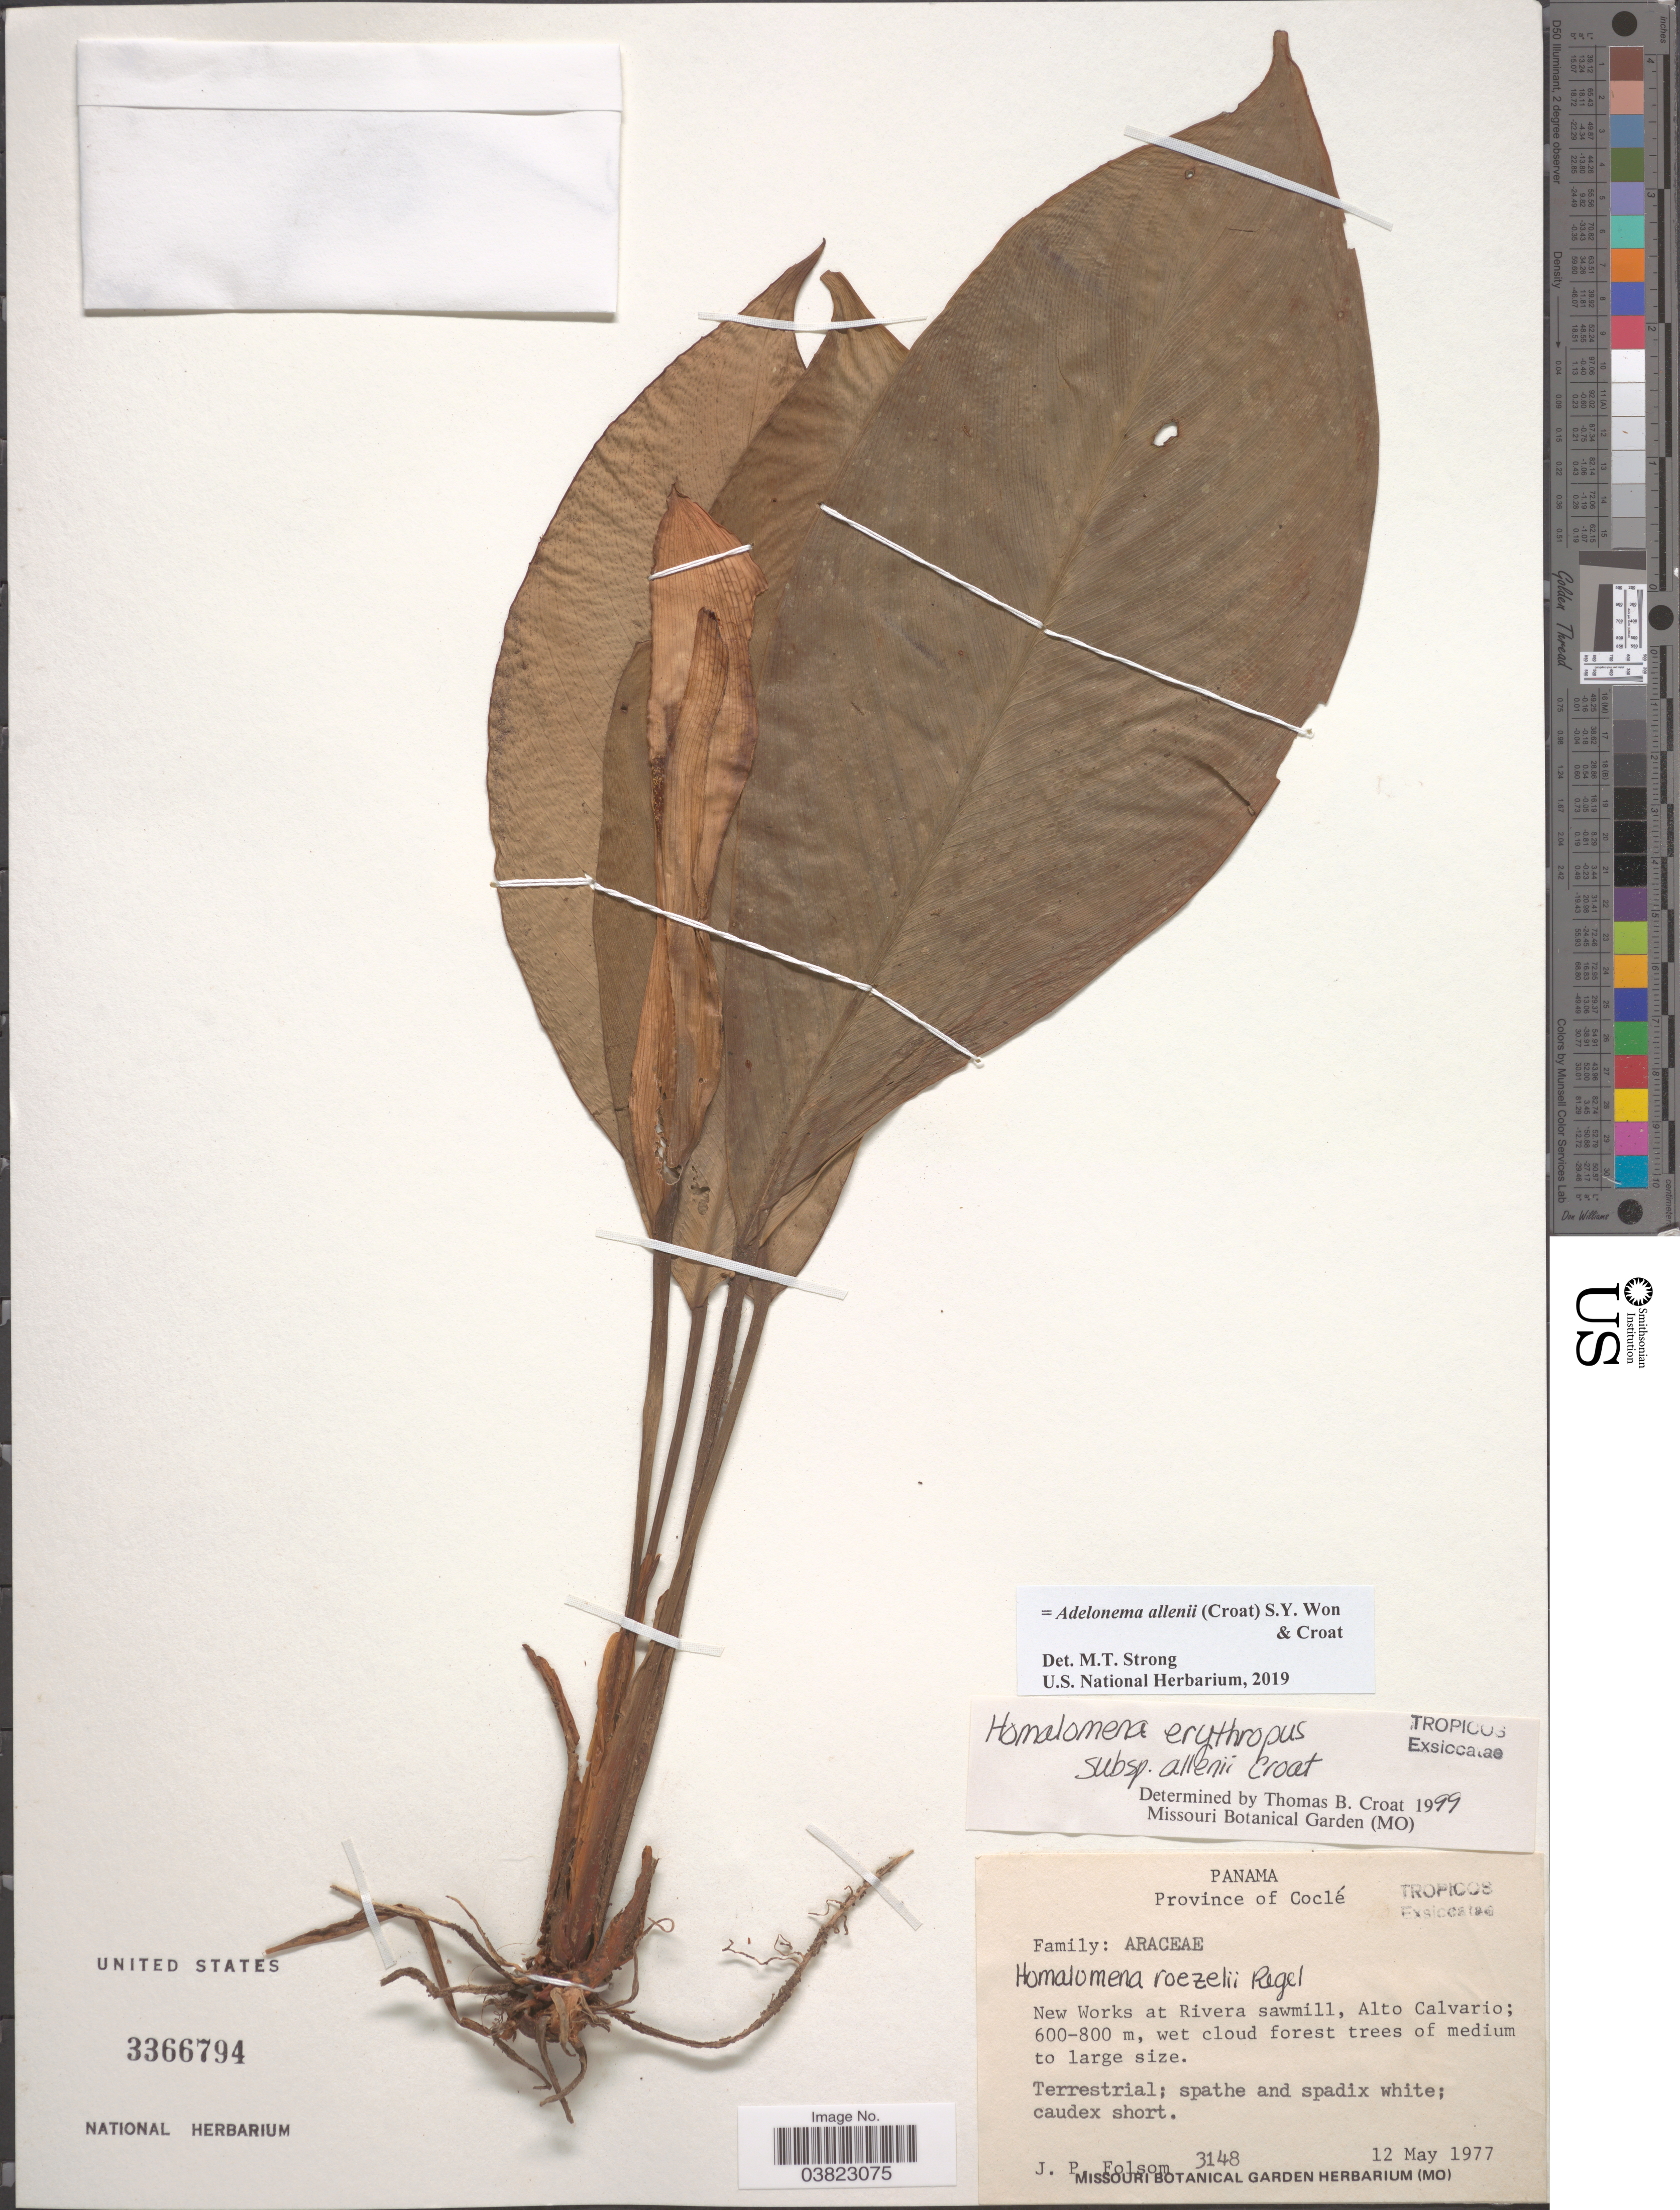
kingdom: Plantae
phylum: Tracheophyta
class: Liliopsida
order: Alismatales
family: Araceae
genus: Homalomena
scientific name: Homalomena allenii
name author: Croat & Grayum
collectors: J. P. Folsom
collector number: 3148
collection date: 1977-05-12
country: Panama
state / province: Cocle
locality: New Works at Rivera sawmill, Alto Calvario.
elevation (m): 600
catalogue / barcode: US 3366794